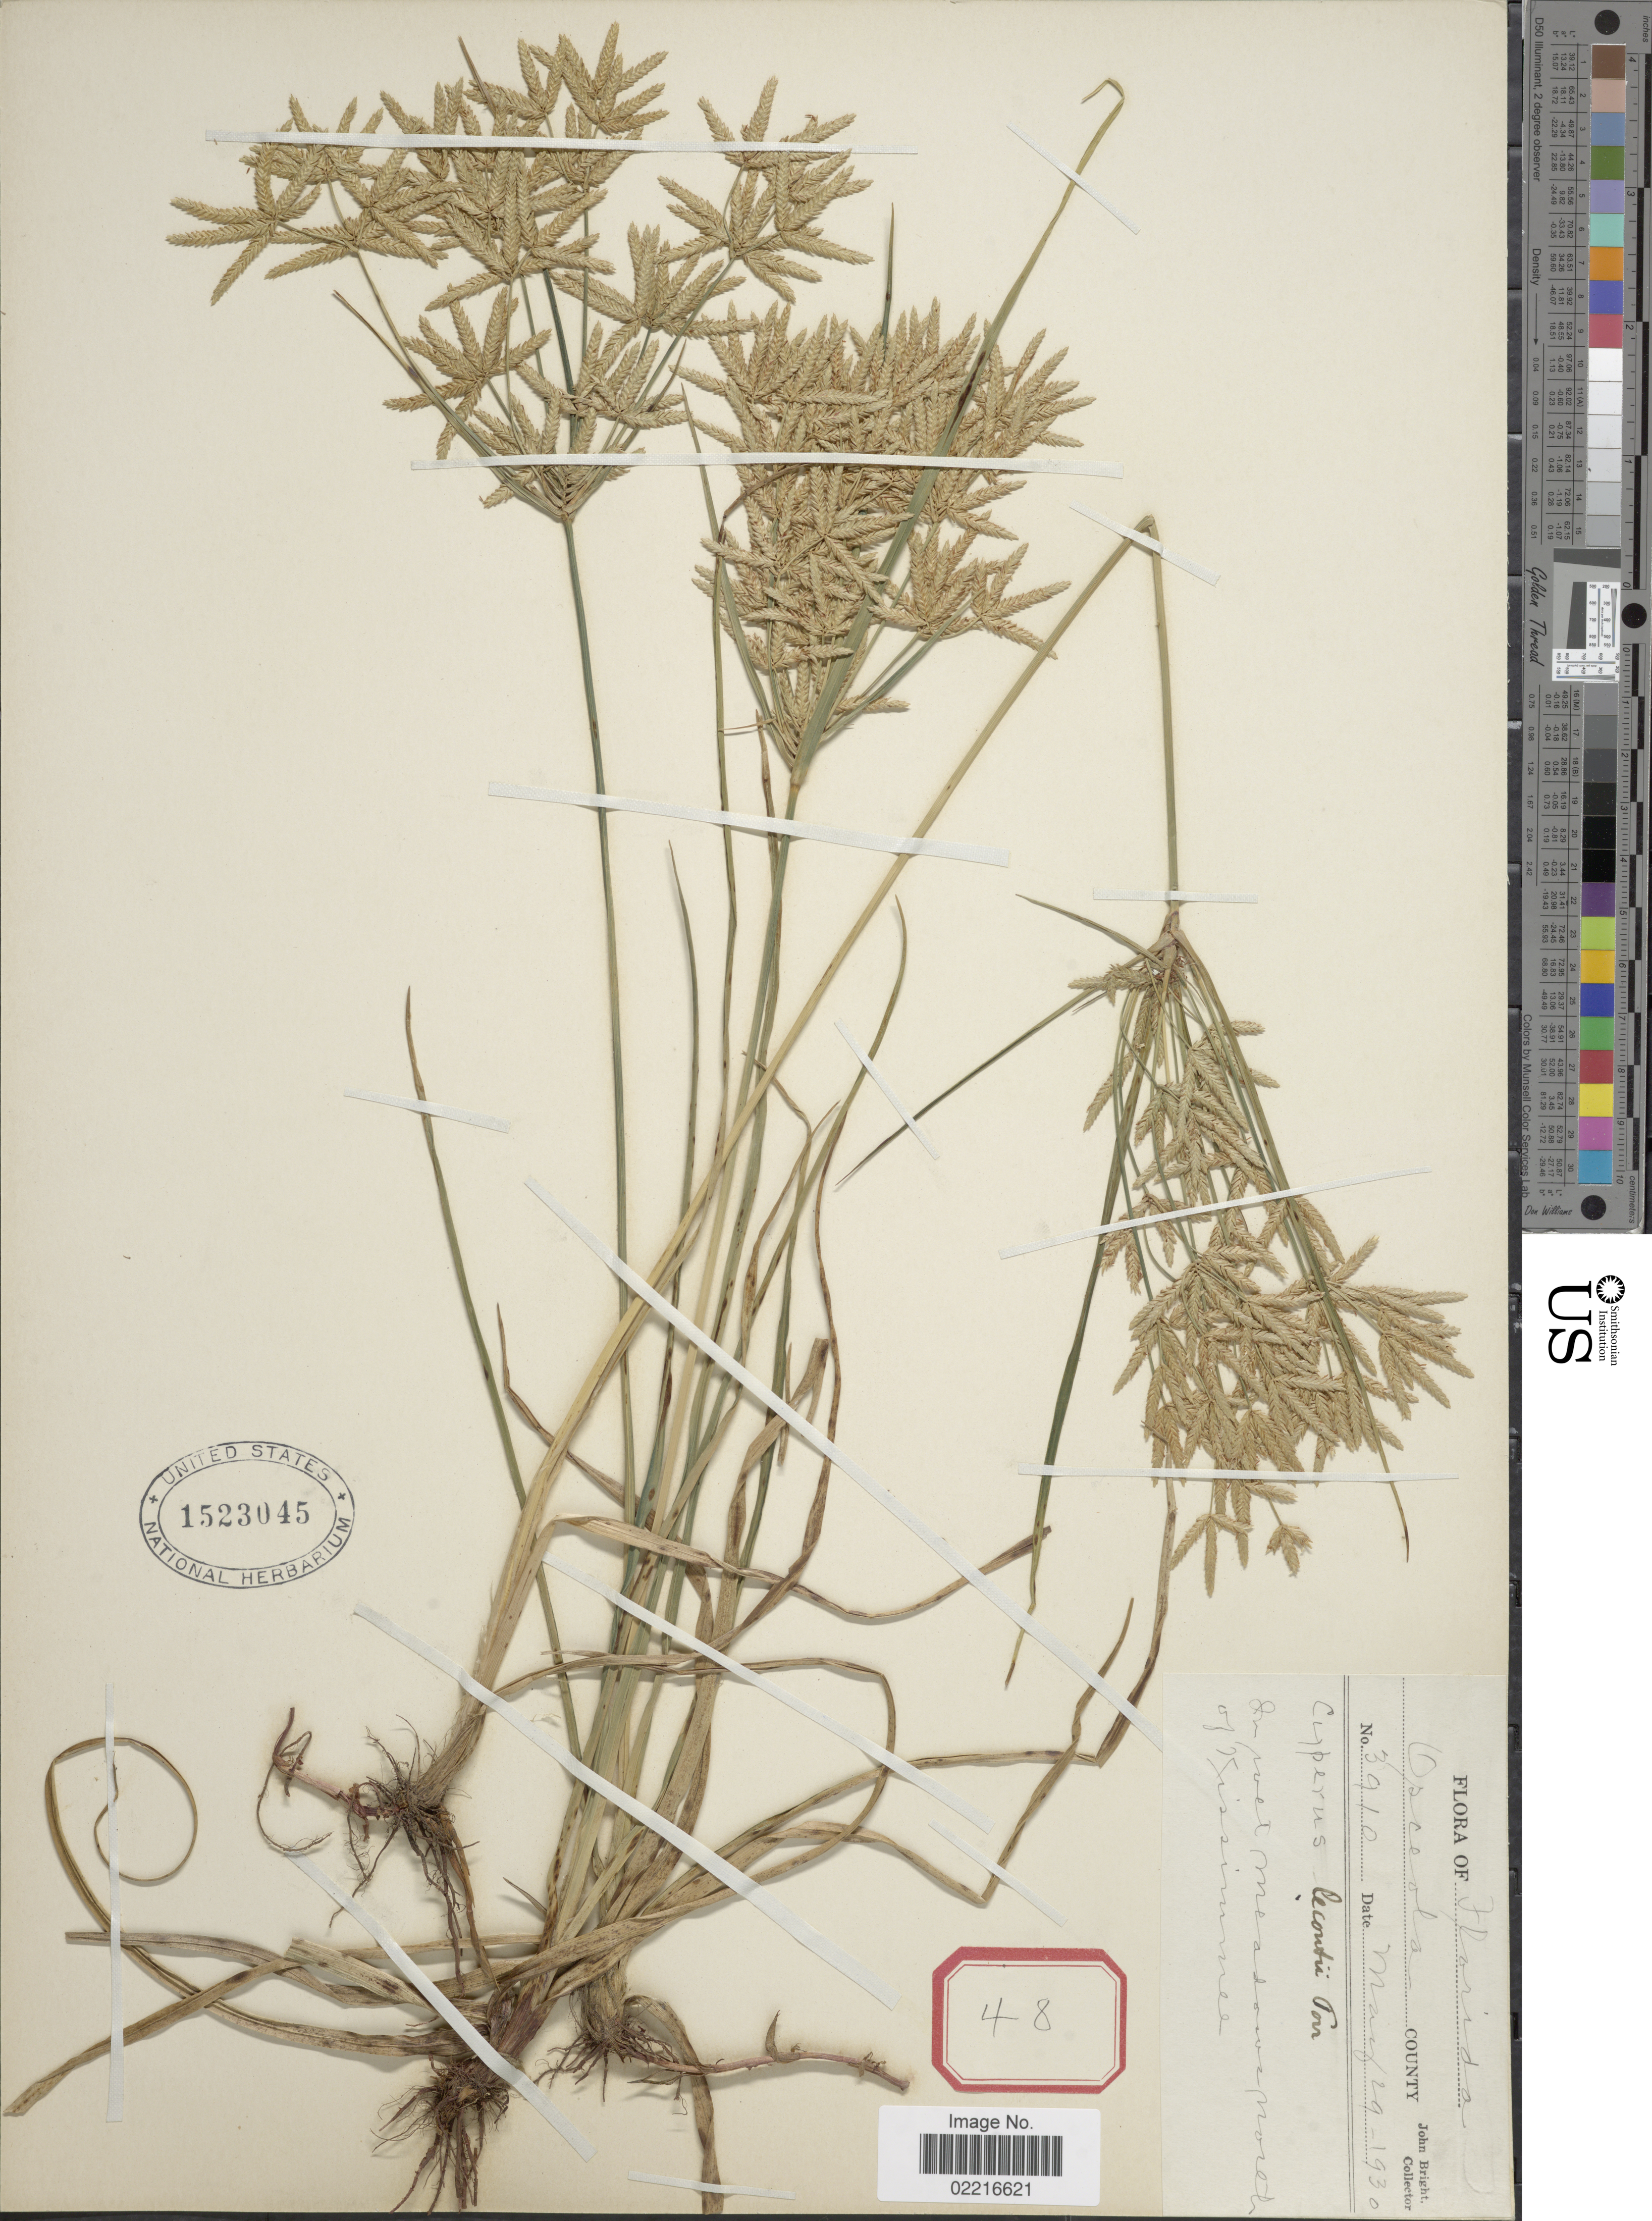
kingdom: Plantae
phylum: Tracheophyta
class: Liliopsida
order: Poales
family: Cyperaceae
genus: Cyperus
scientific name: Cyperus lecontei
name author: Torr. ex Steud.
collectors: J. Bright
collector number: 3910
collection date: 1930-05-29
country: United States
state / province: Florida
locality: Osceola County north of Kissimmee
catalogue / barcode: US 1523045